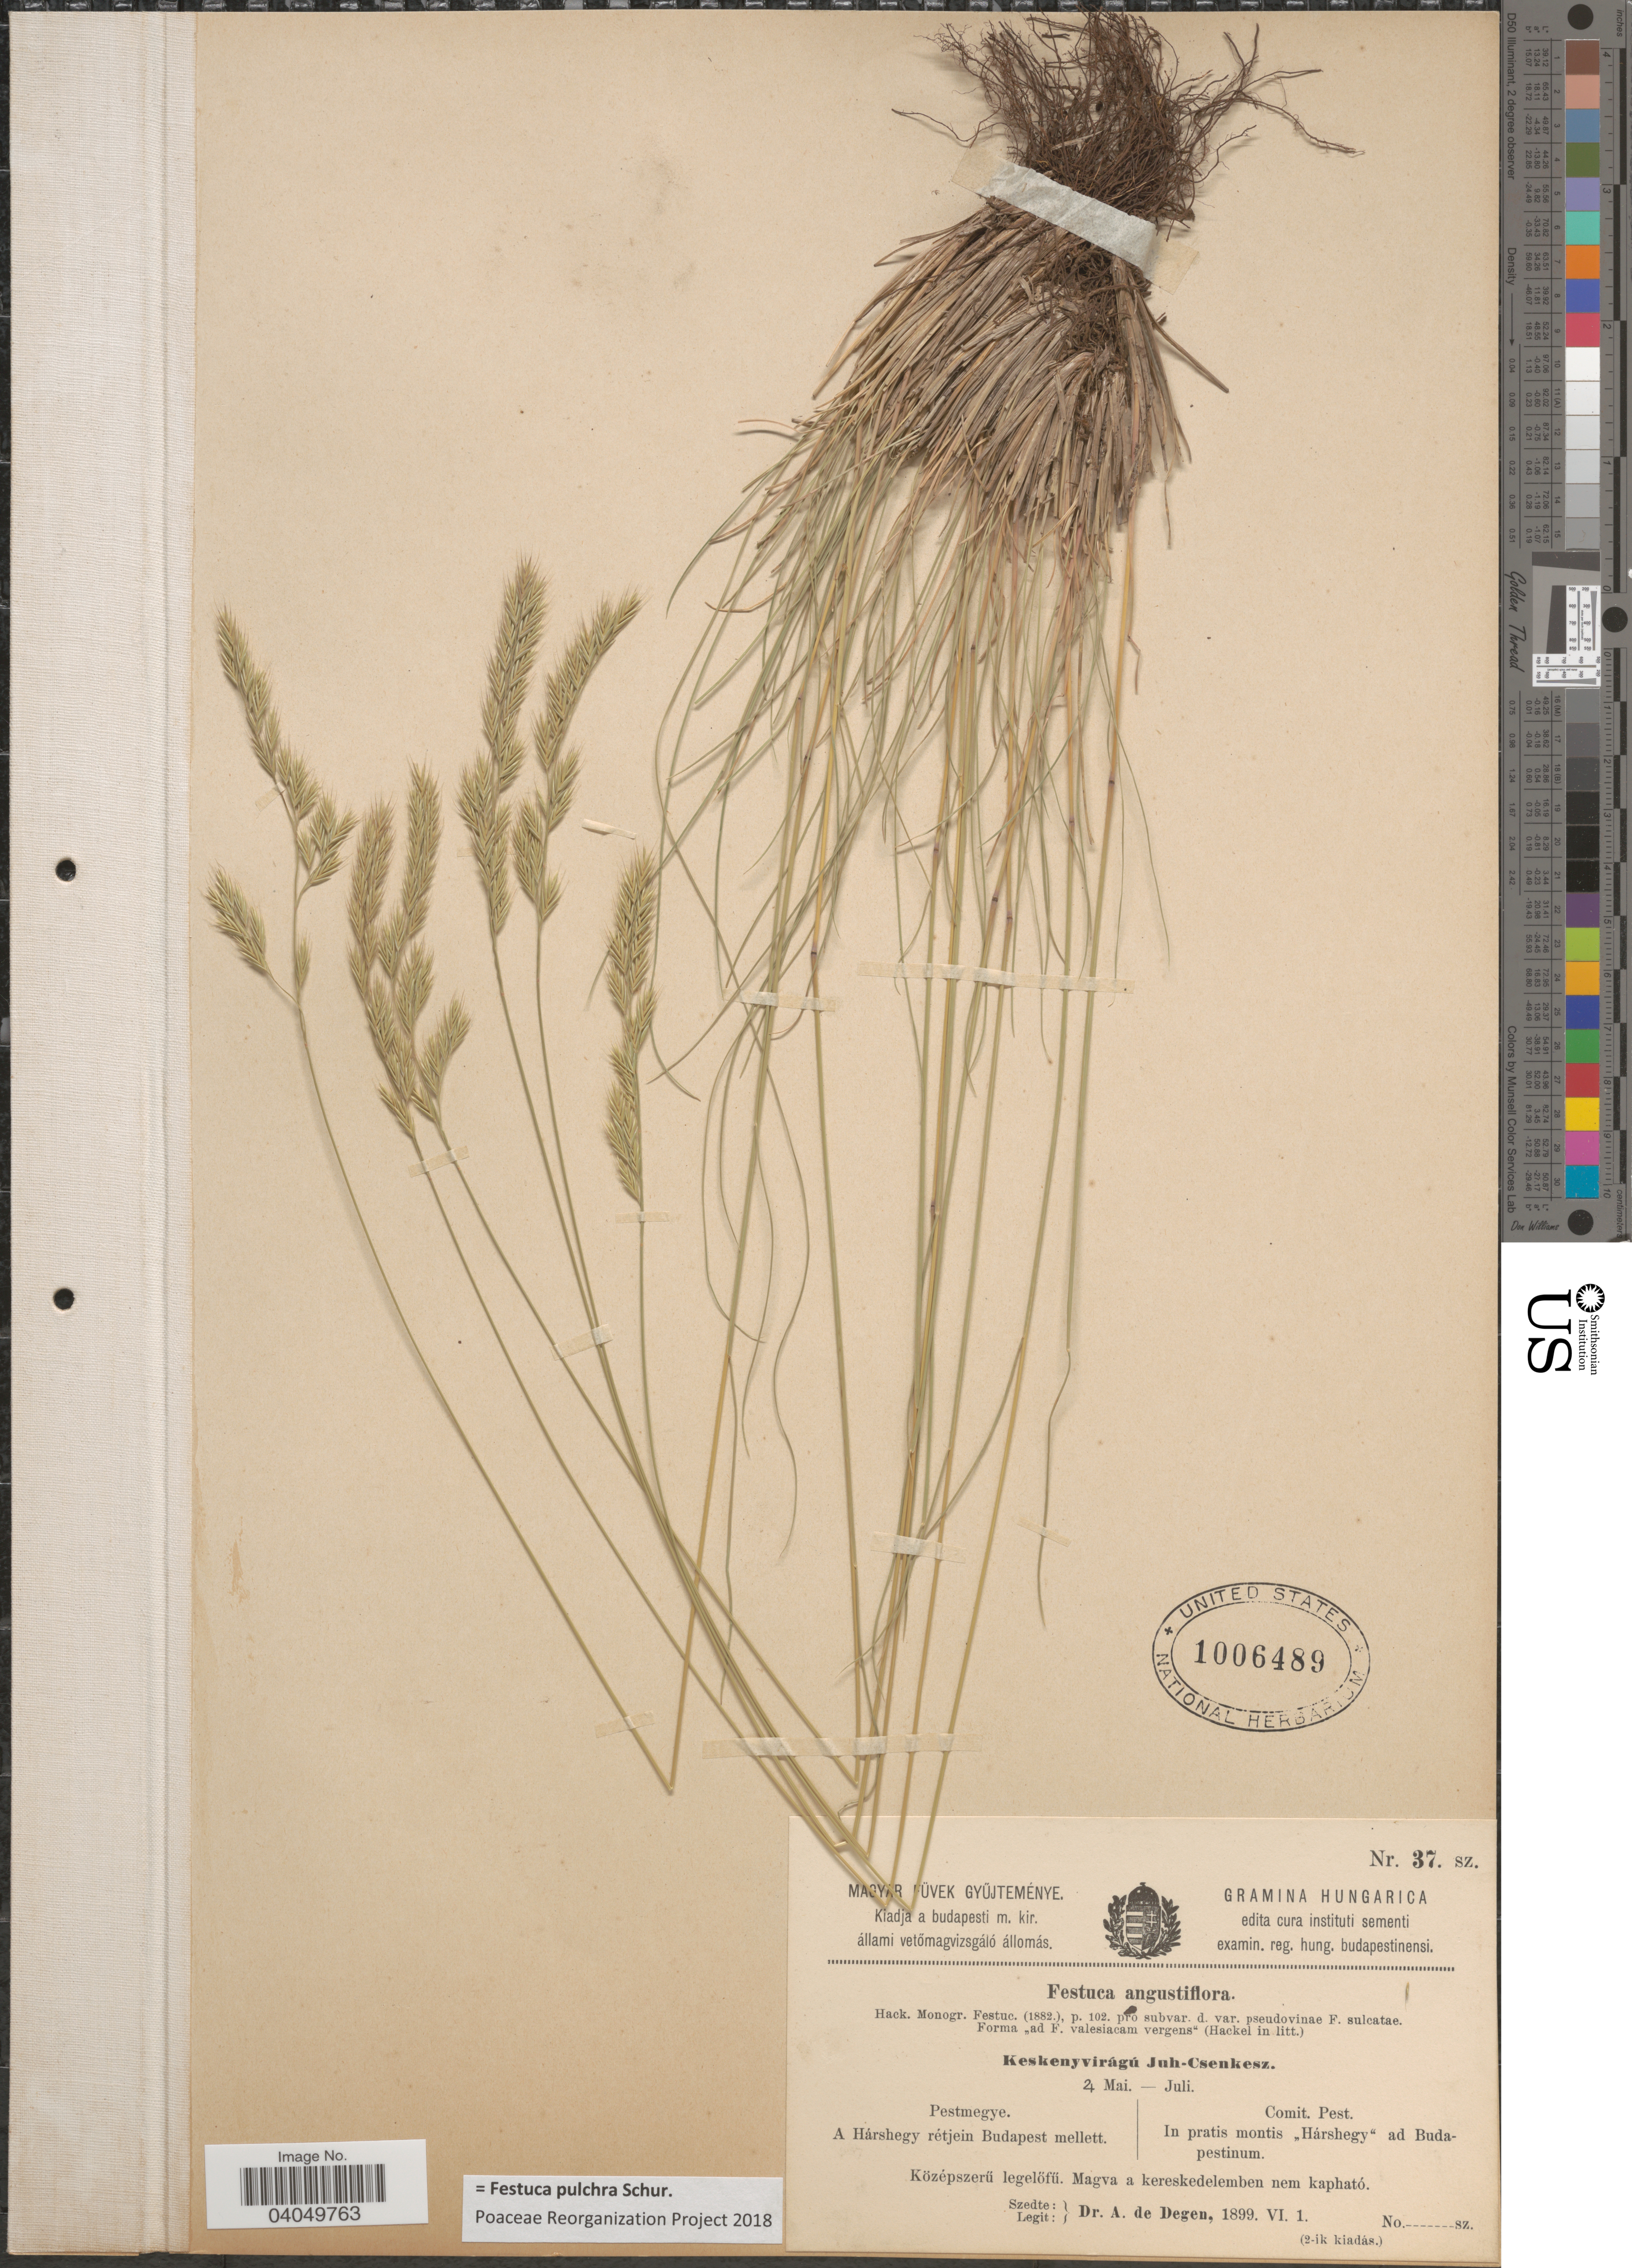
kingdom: Plantae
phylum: Tracheophyta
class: Liliopsida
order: Poales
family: Poaceae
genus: Festuca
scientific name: Festuca pulchra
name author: Schur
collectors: A. Degen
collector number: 37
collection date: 1899-06-01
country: Hungary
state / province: Pest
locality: Comit. Pest. In pratis montis "Hárshegy" ad Budapestinum.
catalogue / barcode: US 1006489